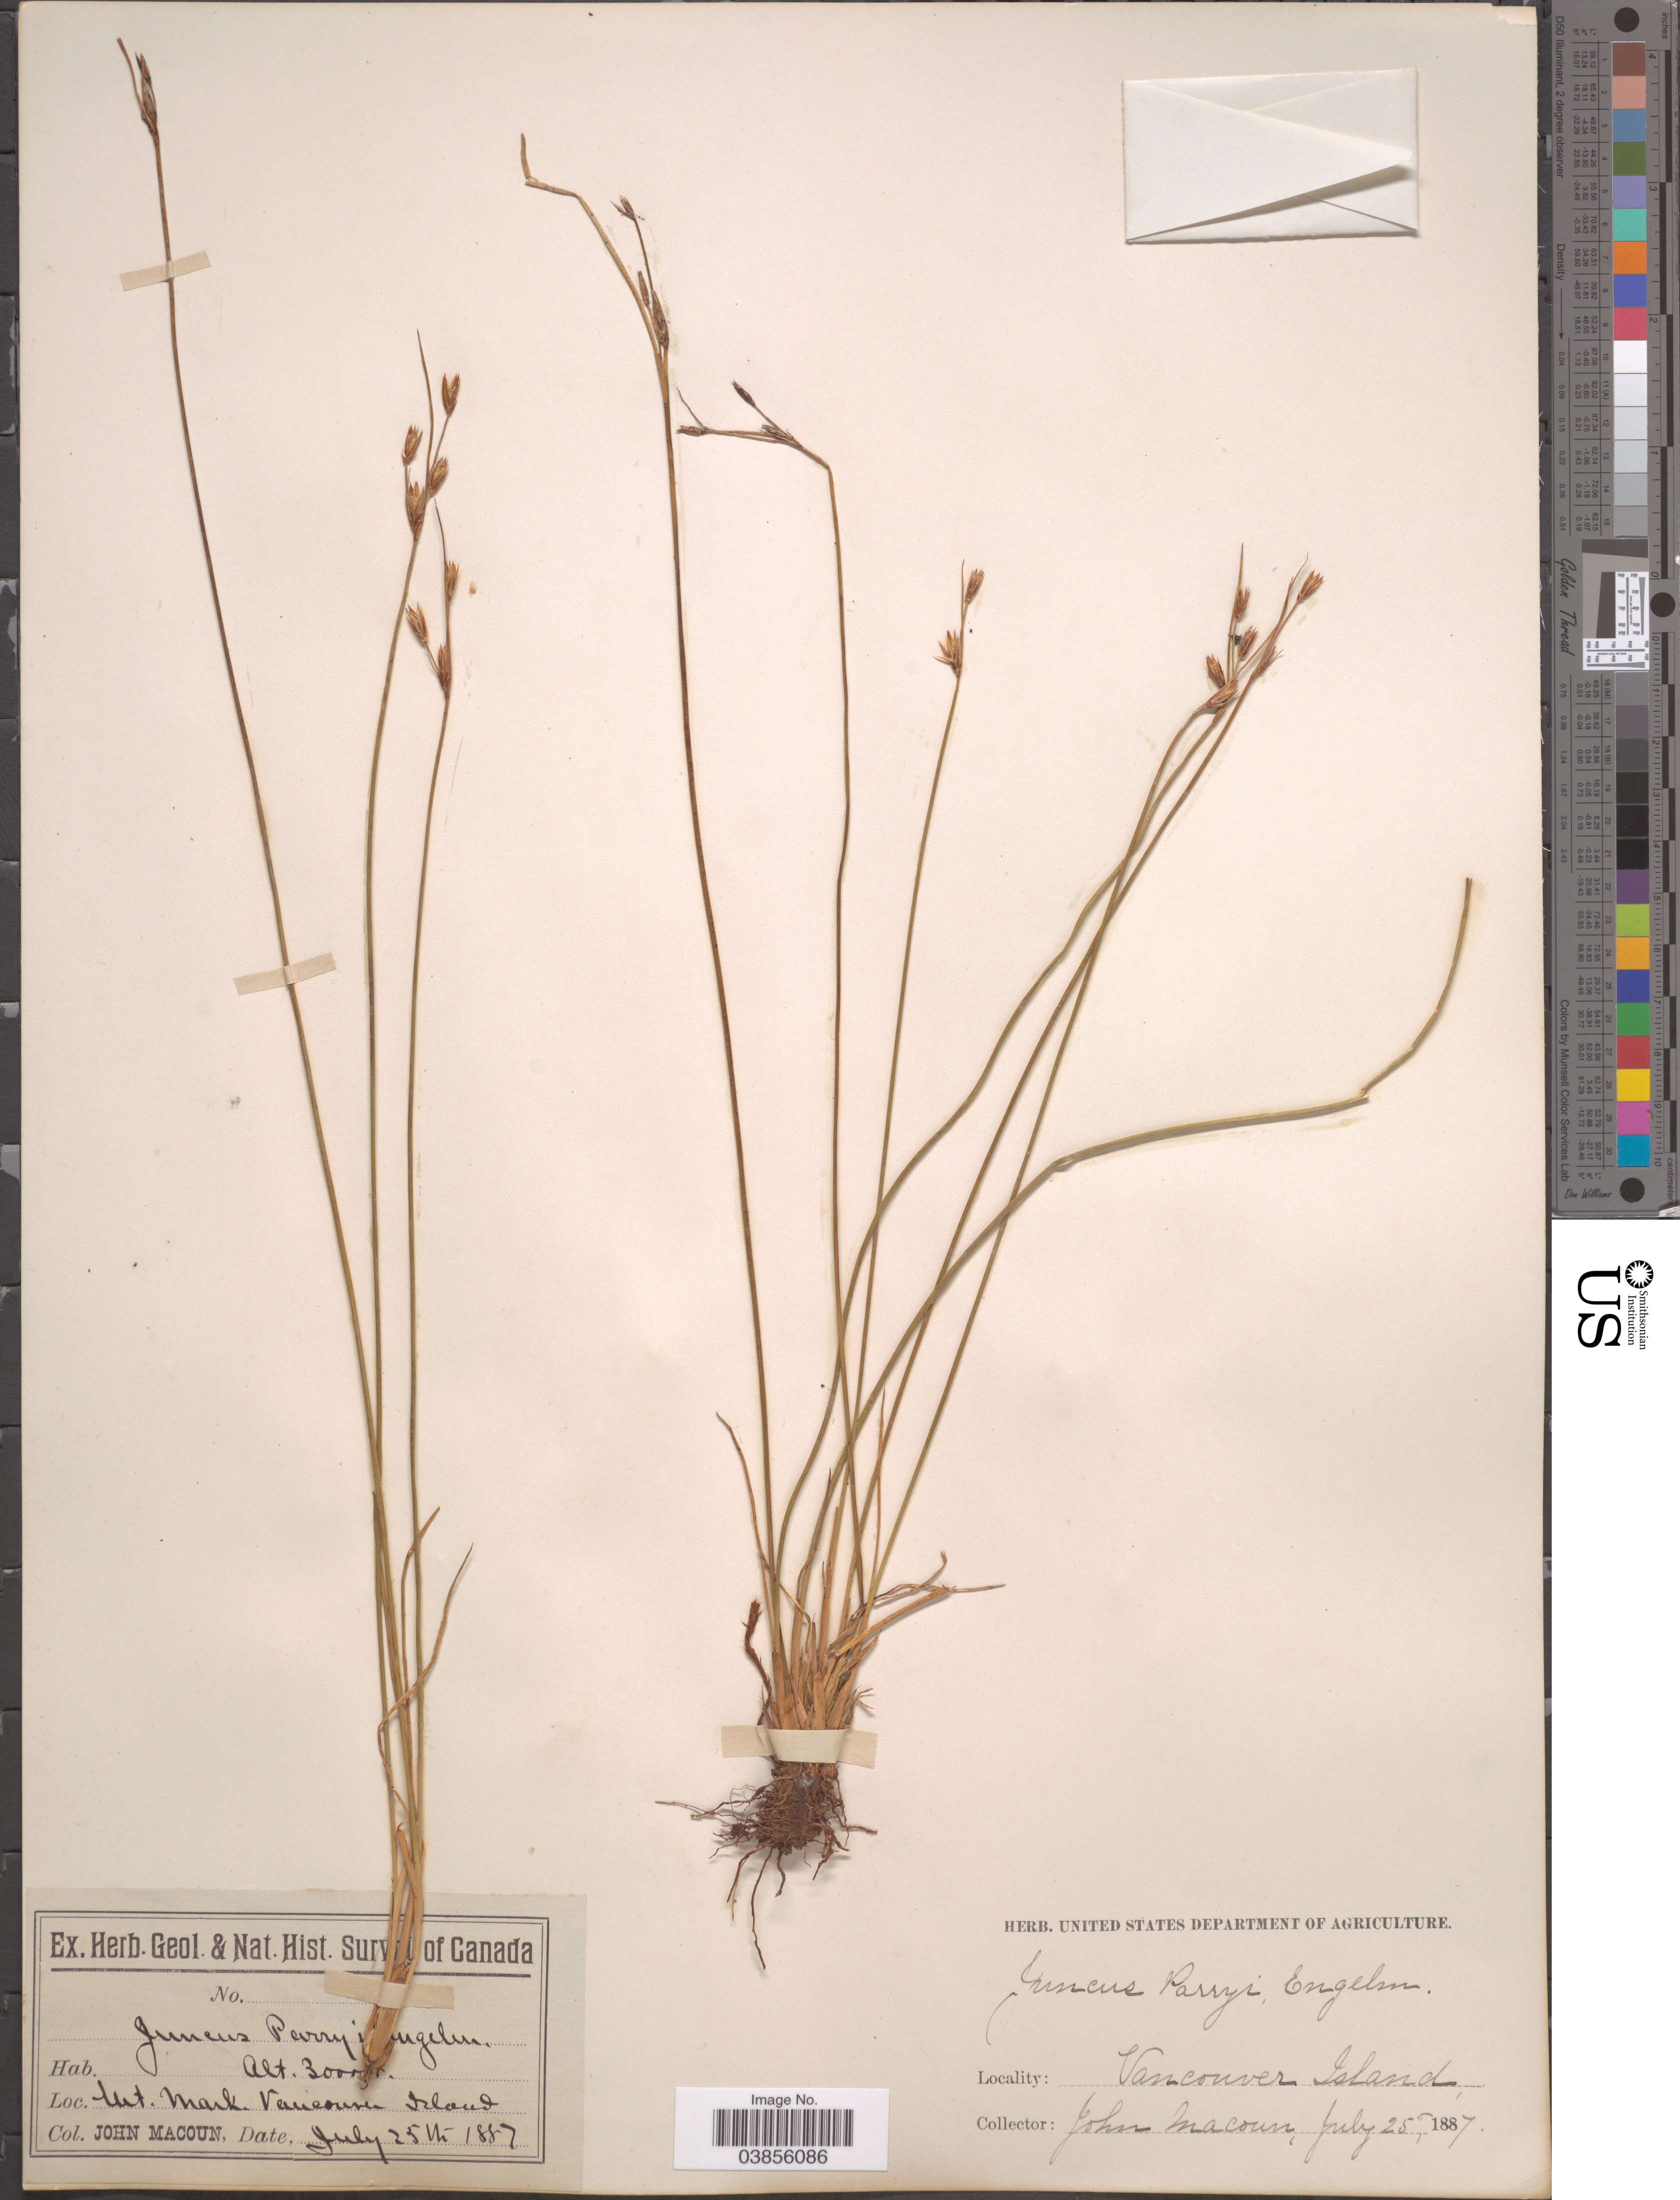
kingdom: Plantae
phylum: Tracheophyta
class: Liliopsida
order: Poales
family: Juncaceae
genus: Juncus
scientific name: Juncus parryi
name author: Engelm.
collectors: J. Macoun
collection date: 1887-07-25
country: Canada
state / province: British Columbia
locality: Mt. Mark. Vancouver Island.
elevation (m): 914